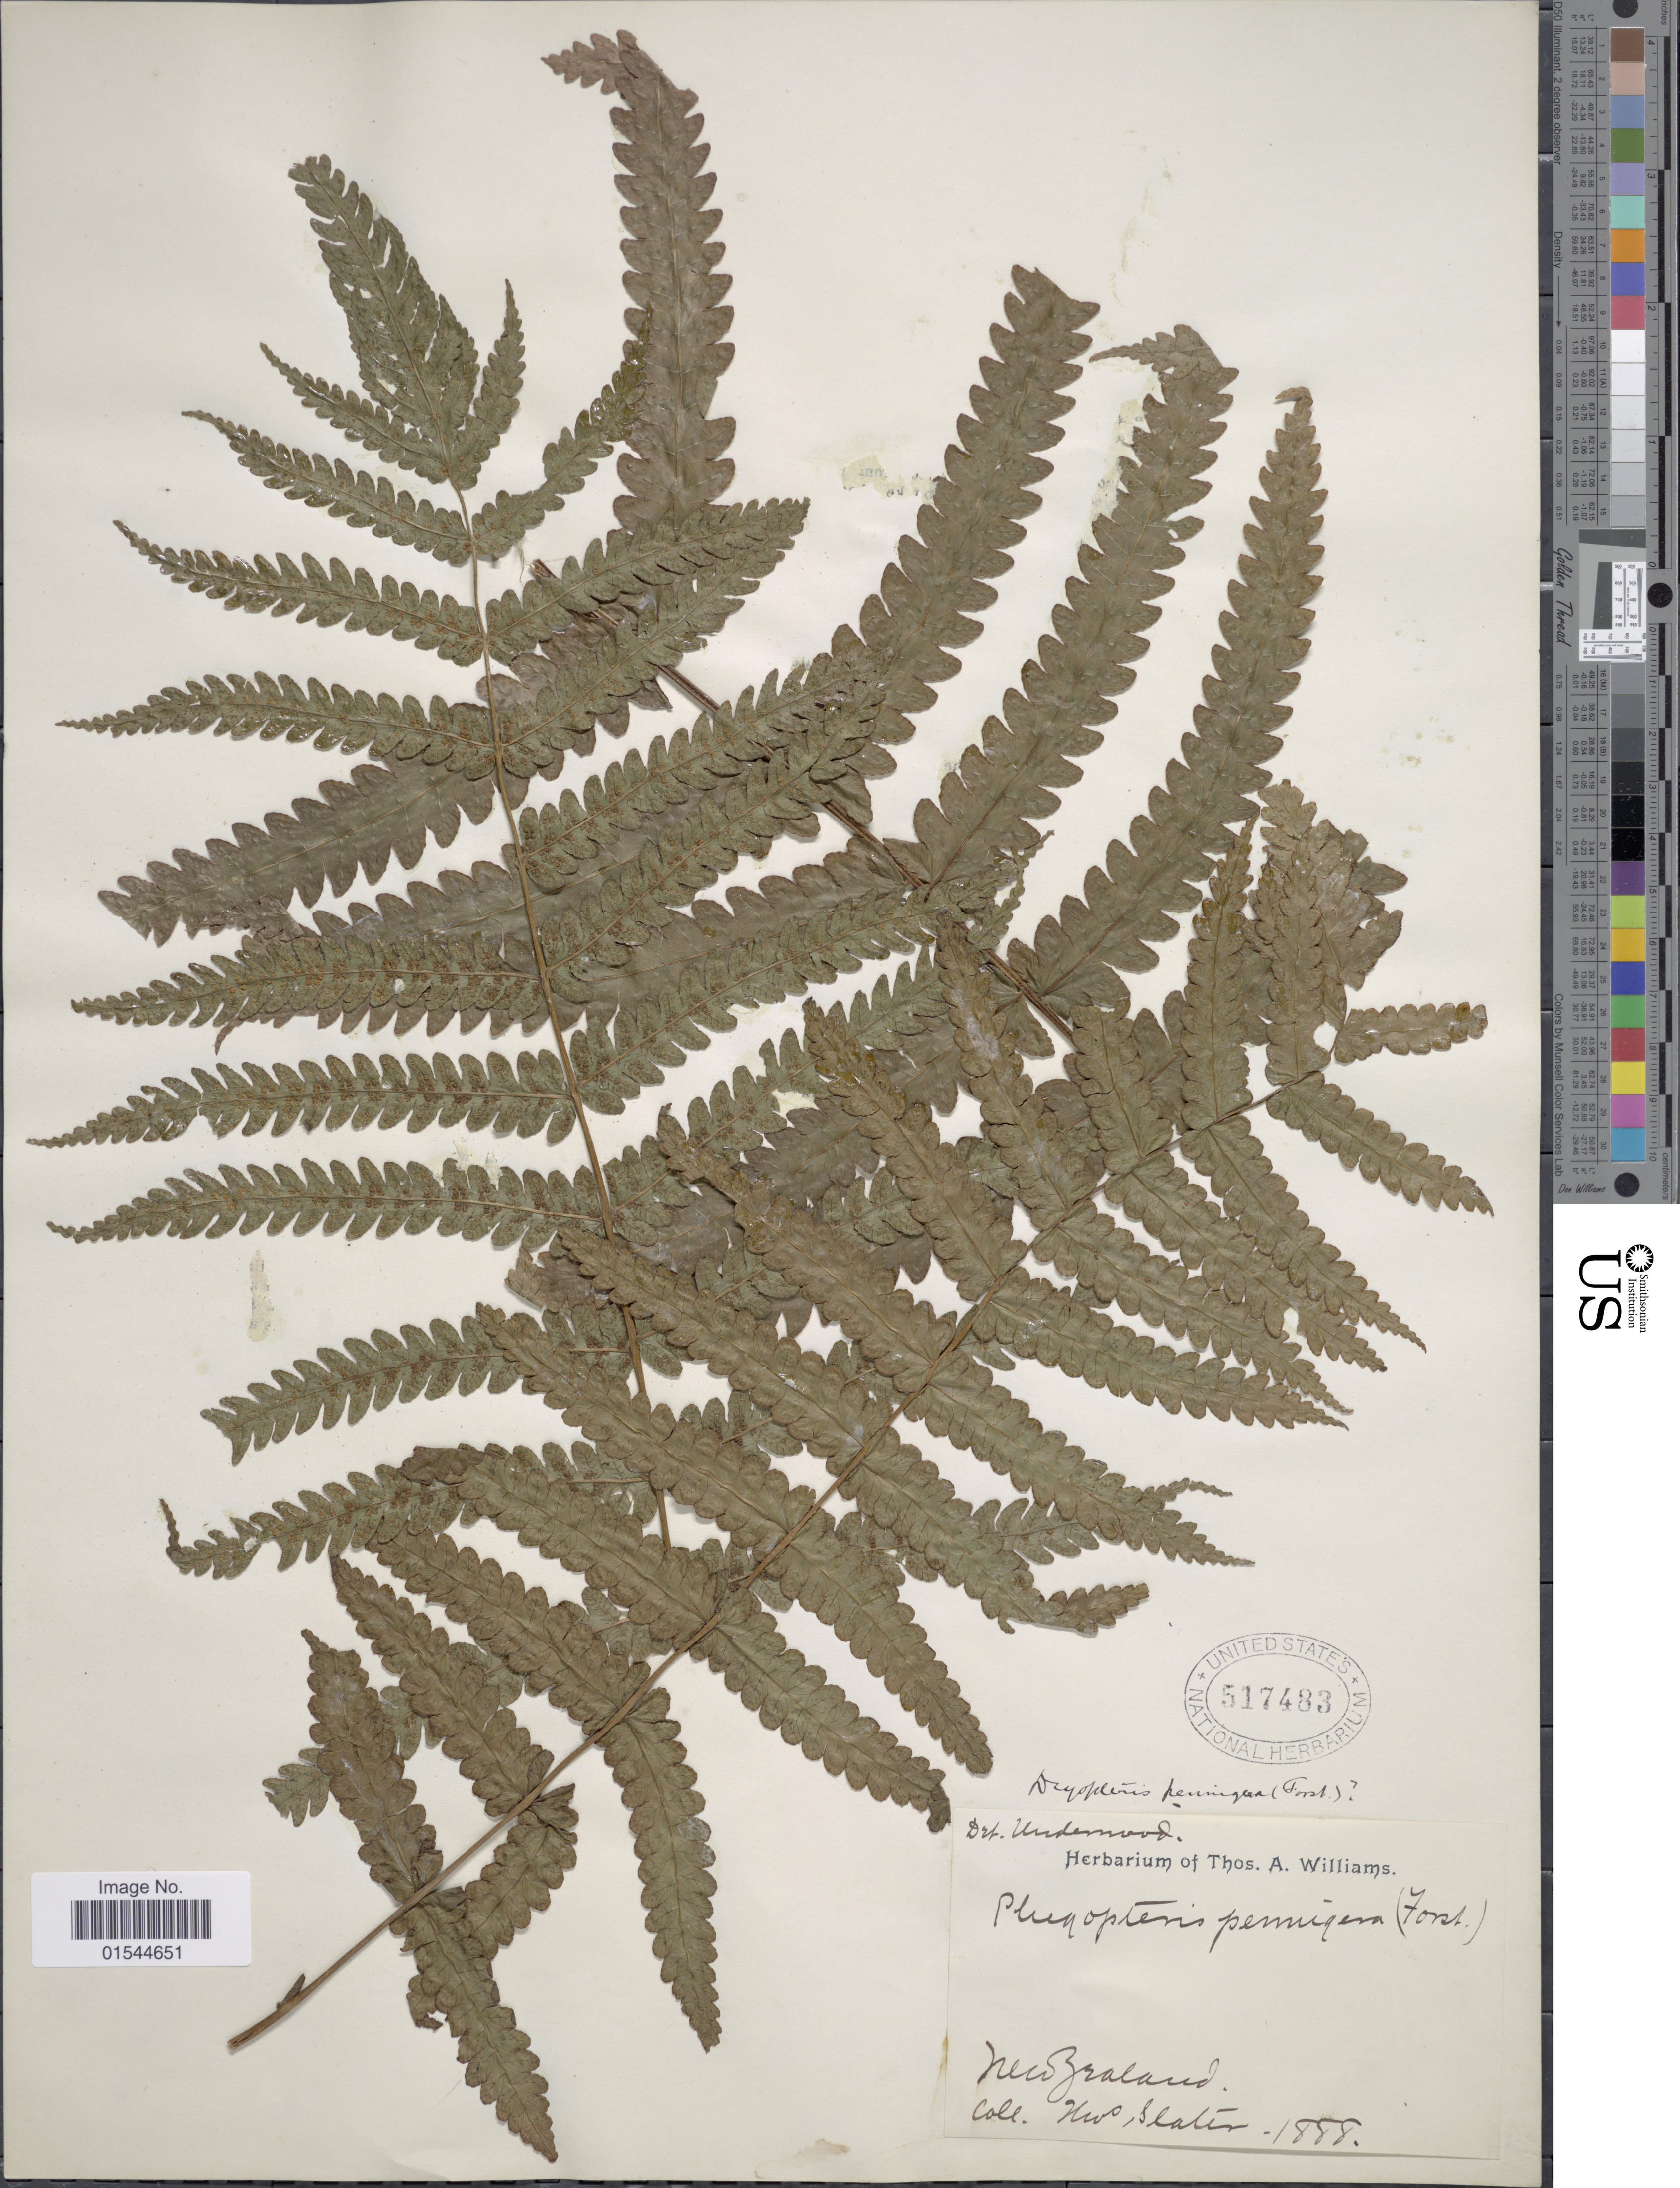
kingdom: Plantae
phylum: Tracheophyta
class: Polypodiopsida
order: Polypodiales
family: Thelypteridaceae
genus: Pneumatopteris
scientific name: Pneumatopteris pennigera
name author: (G. Forst.) Holttum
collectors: H. Slater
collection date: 1888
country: New Zealand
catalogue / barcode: US 517483